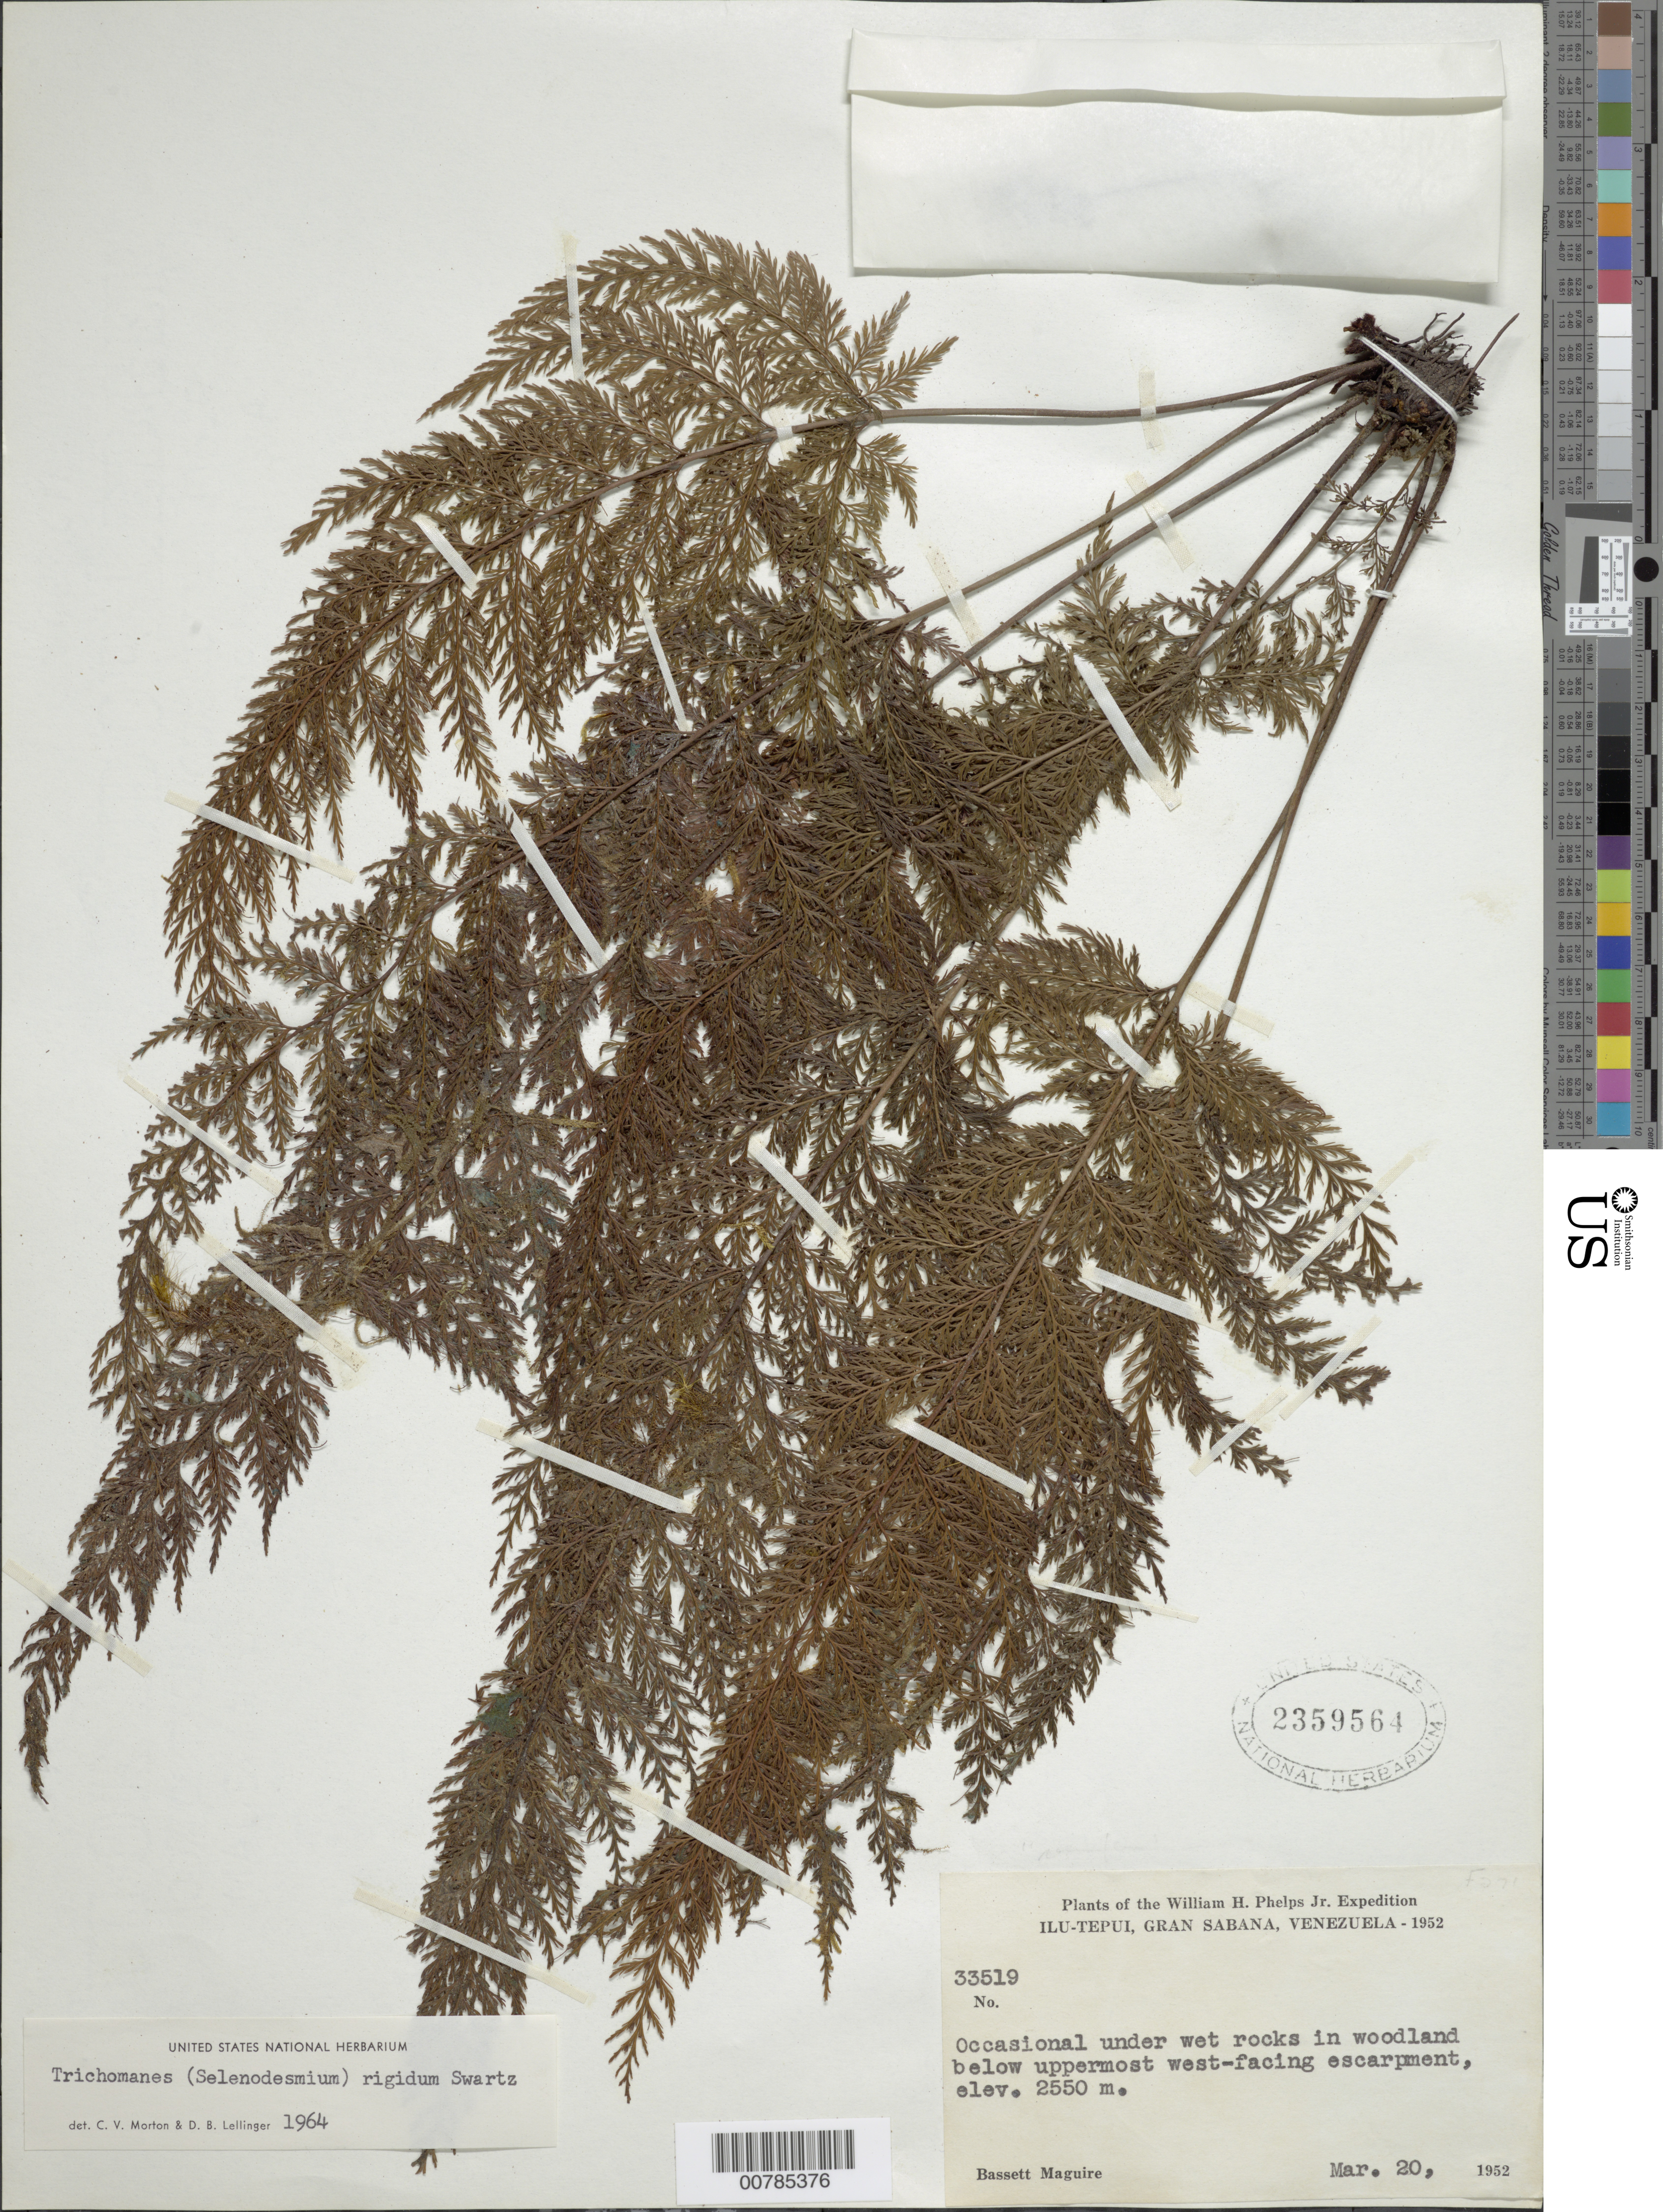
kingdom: Plantae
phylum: Tracheophyta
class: Polypodiopsida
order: Hymenophyllales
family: Hymenophyllaceae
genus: Abrodictyum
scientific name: Abrodictyum rigidum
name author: (Sw.) Ebihara & Dubuisson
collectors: B. Maguire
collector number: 33519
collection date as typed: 20-Mar-52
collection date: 1952-03-20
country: Venezuela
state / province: Bolívar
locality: Gran Sabana, Ilu-tepuí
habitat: Under wet rocks in woodland below uppermost W-facing escarpment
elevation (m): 2550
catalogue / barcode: US 2359564